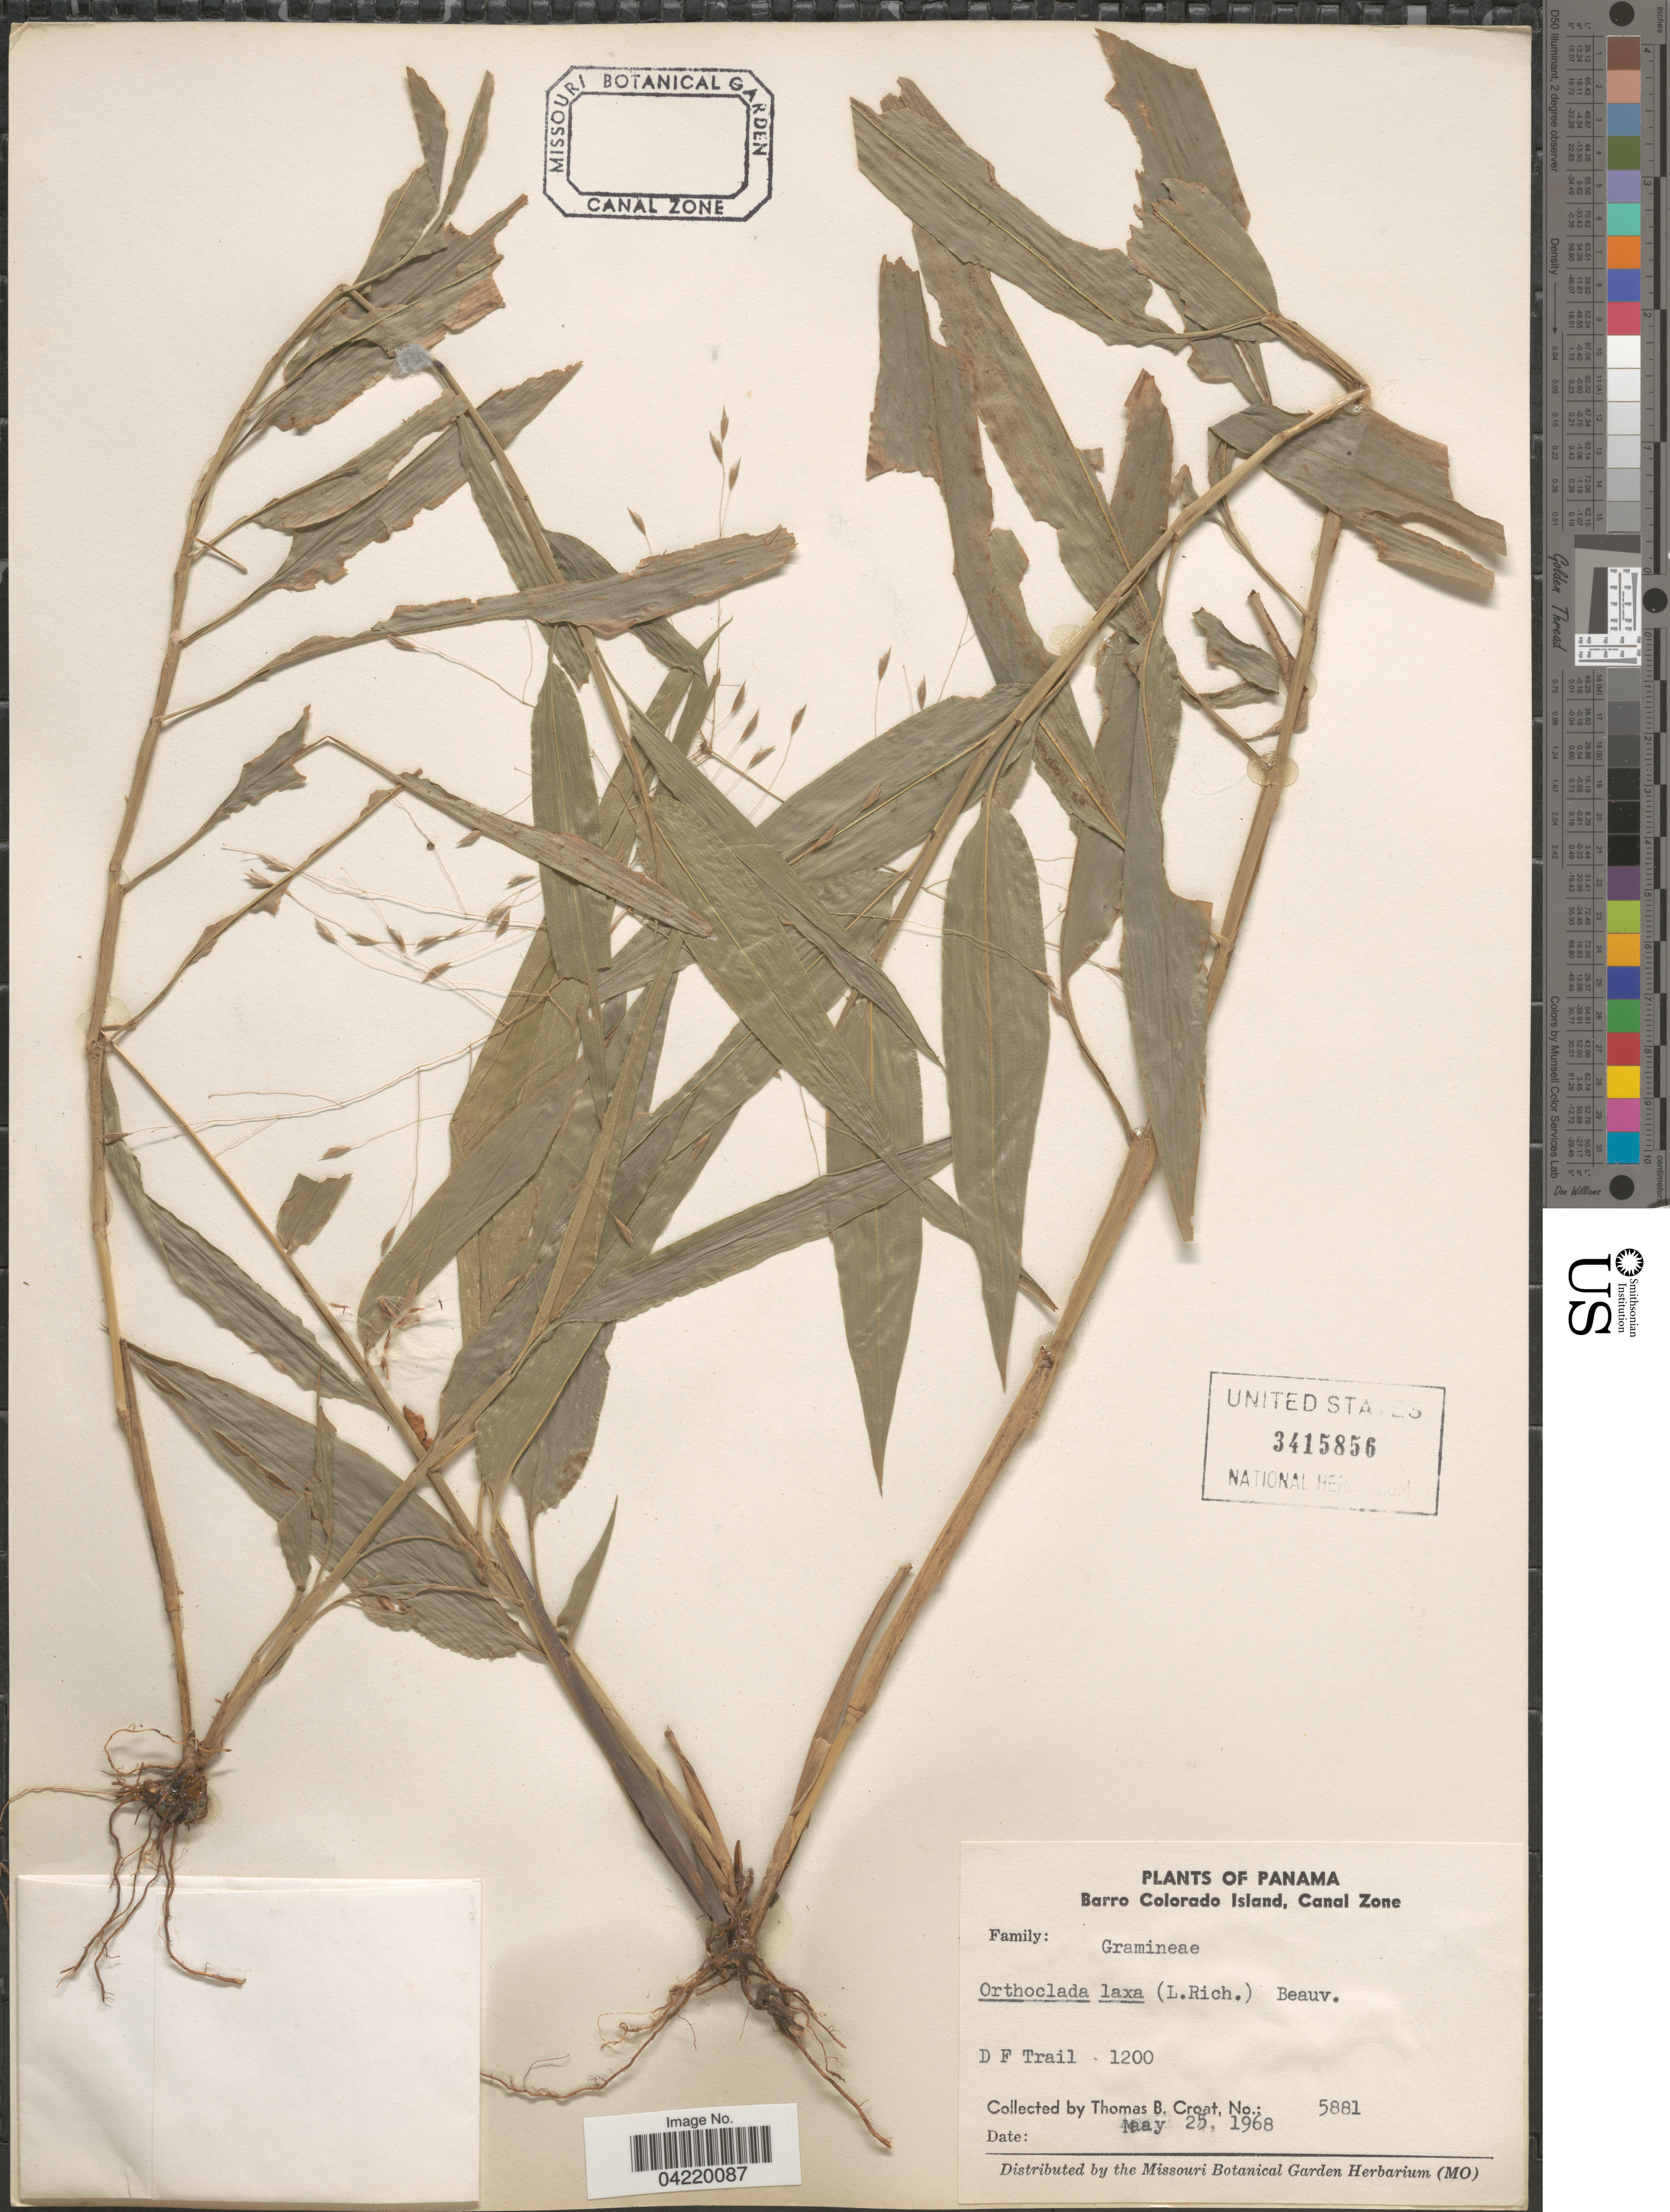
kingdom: Plantae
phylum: Tracheophyta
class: Liliopsida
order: Poales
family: Poaceae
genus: Orthoclada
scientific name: Orthoclada laxa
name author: P. Beauv.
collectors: T. B. Croat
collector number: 5881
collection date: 1968-05-25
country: Panama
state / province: Panamá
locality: Barro Colorado Island, Canal Zone. D F Trail 1200.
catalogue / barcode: US 3415856